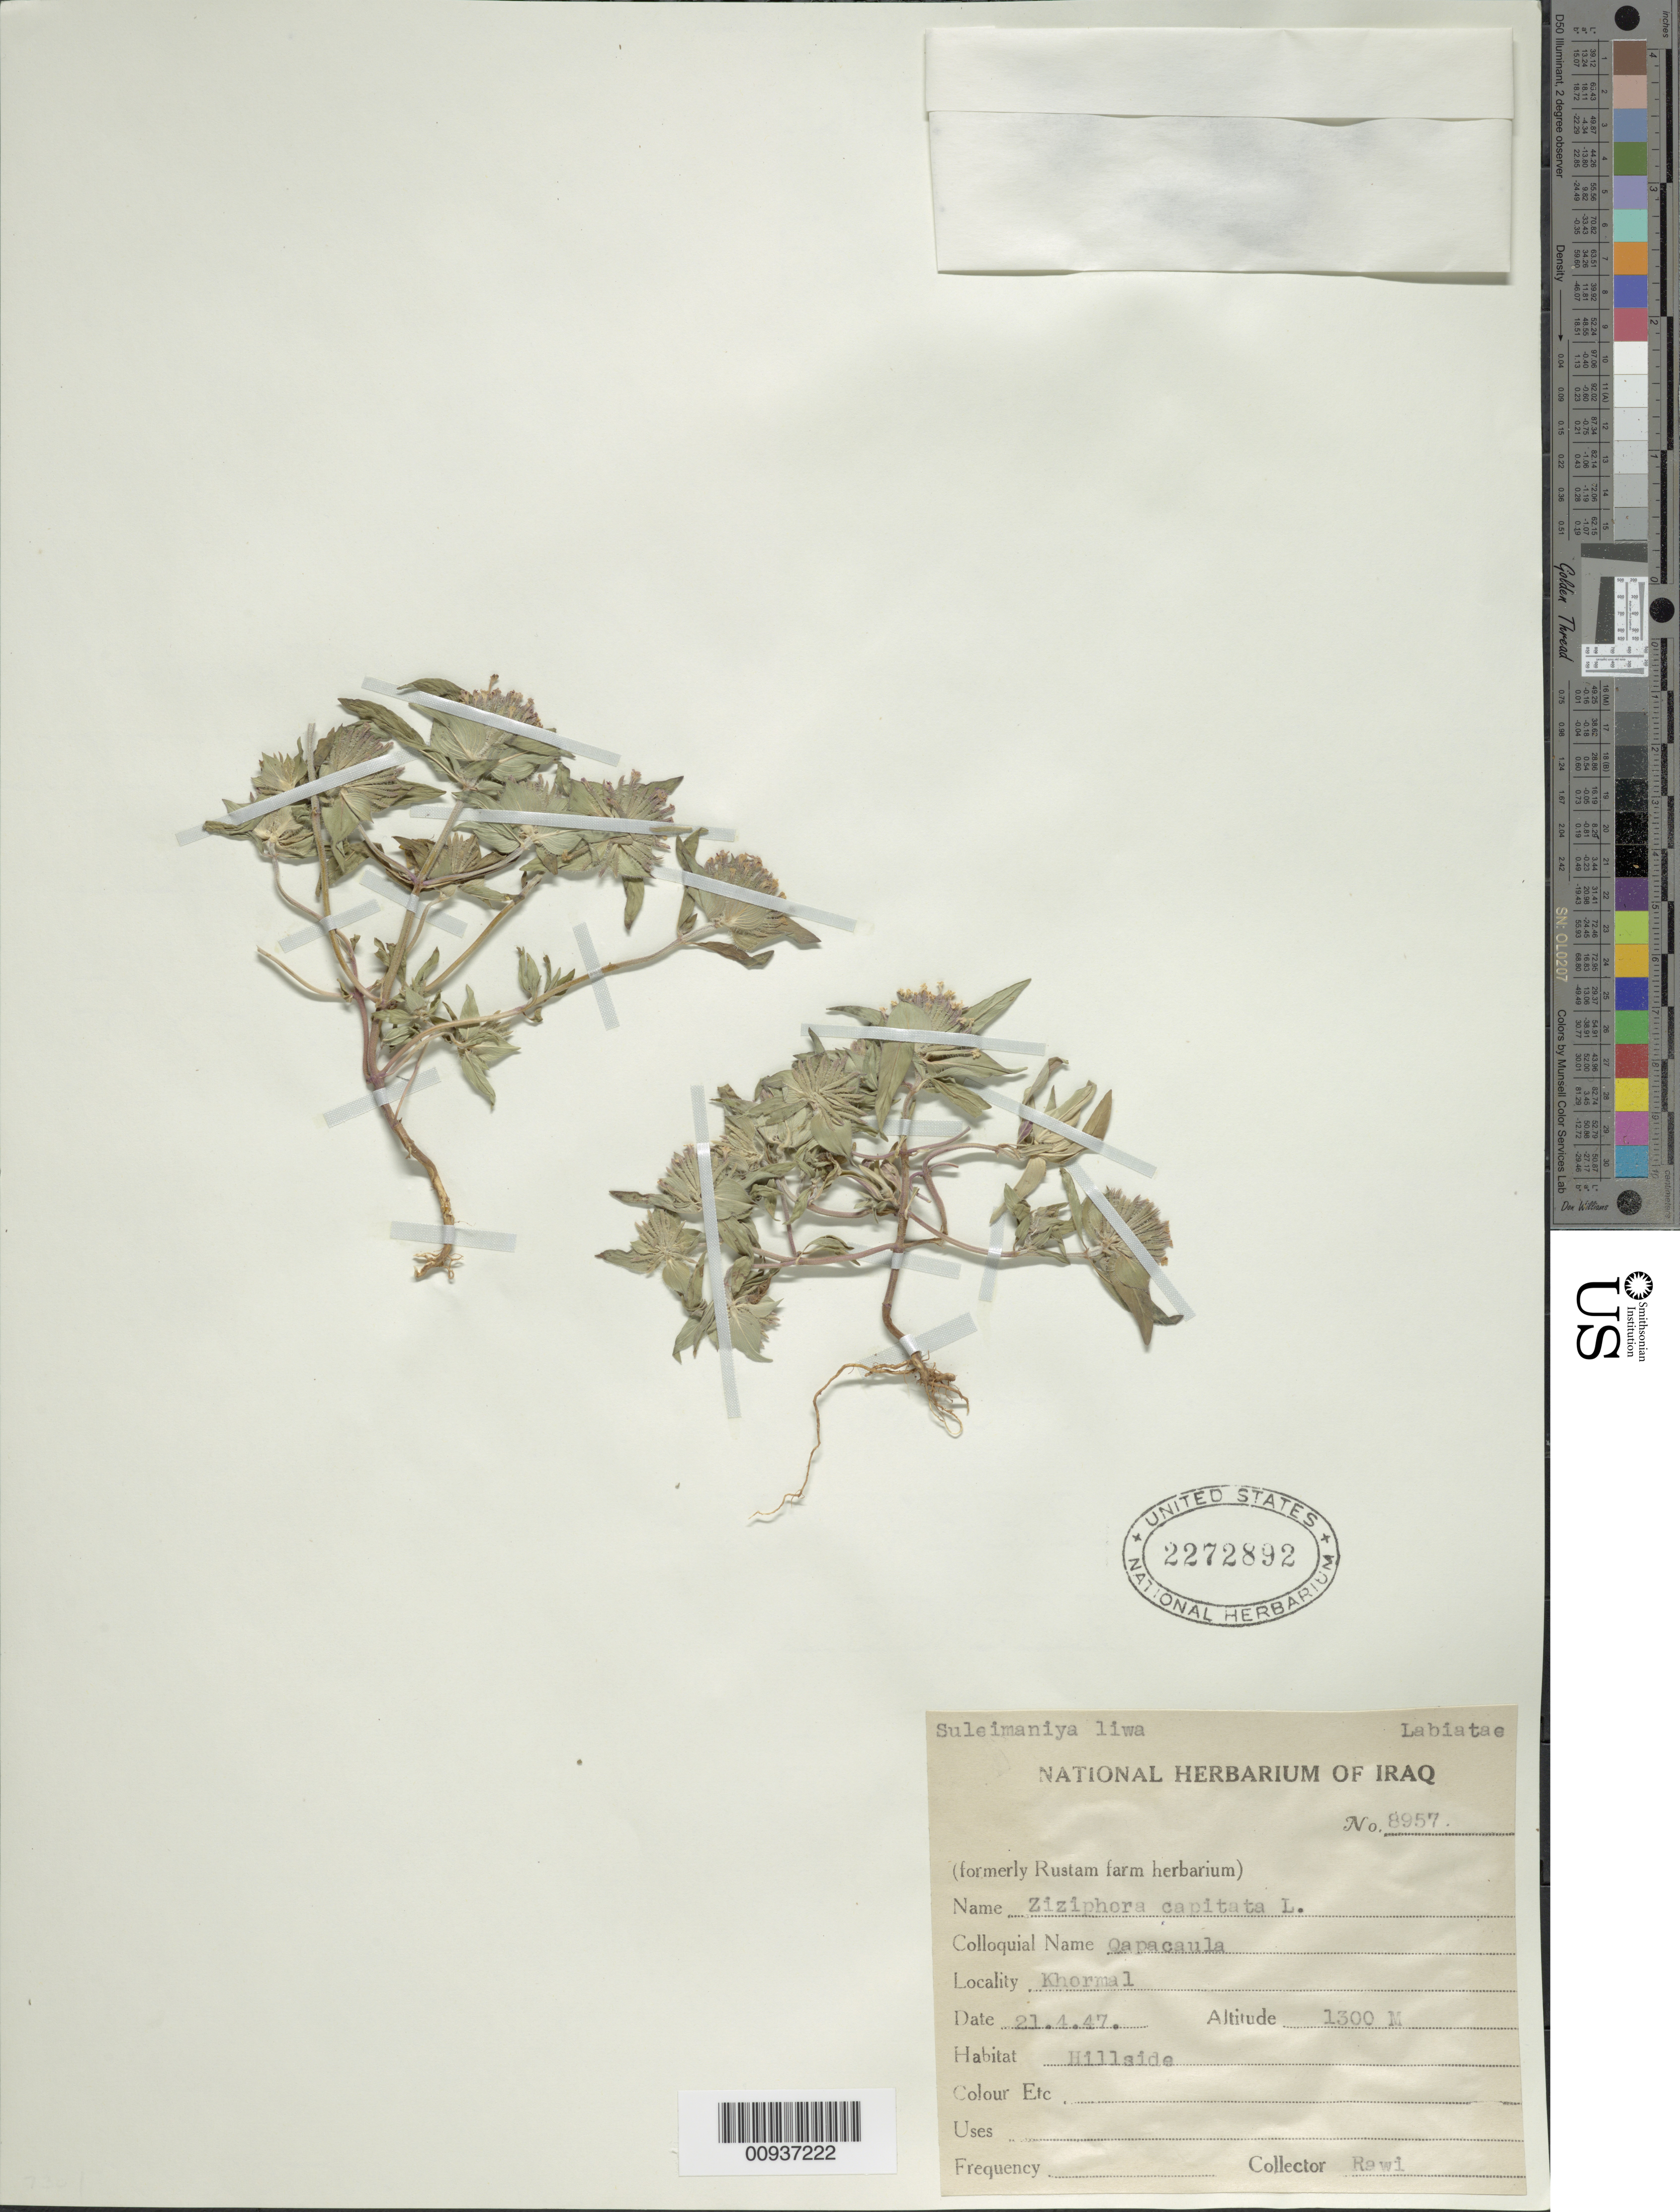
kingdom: Plantae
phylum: Tracheophyta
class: Magnoliopsida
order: Lamiales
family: Lamiaceae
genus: Ziziphora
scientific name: Ziziphora capitata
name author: L.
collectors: A. Rawi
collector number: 8957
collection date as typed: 21 Apr 1947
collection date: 1947-04-21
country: Iraq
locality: Suleimaniya liwa. Khormal.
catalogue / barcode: US 2272892